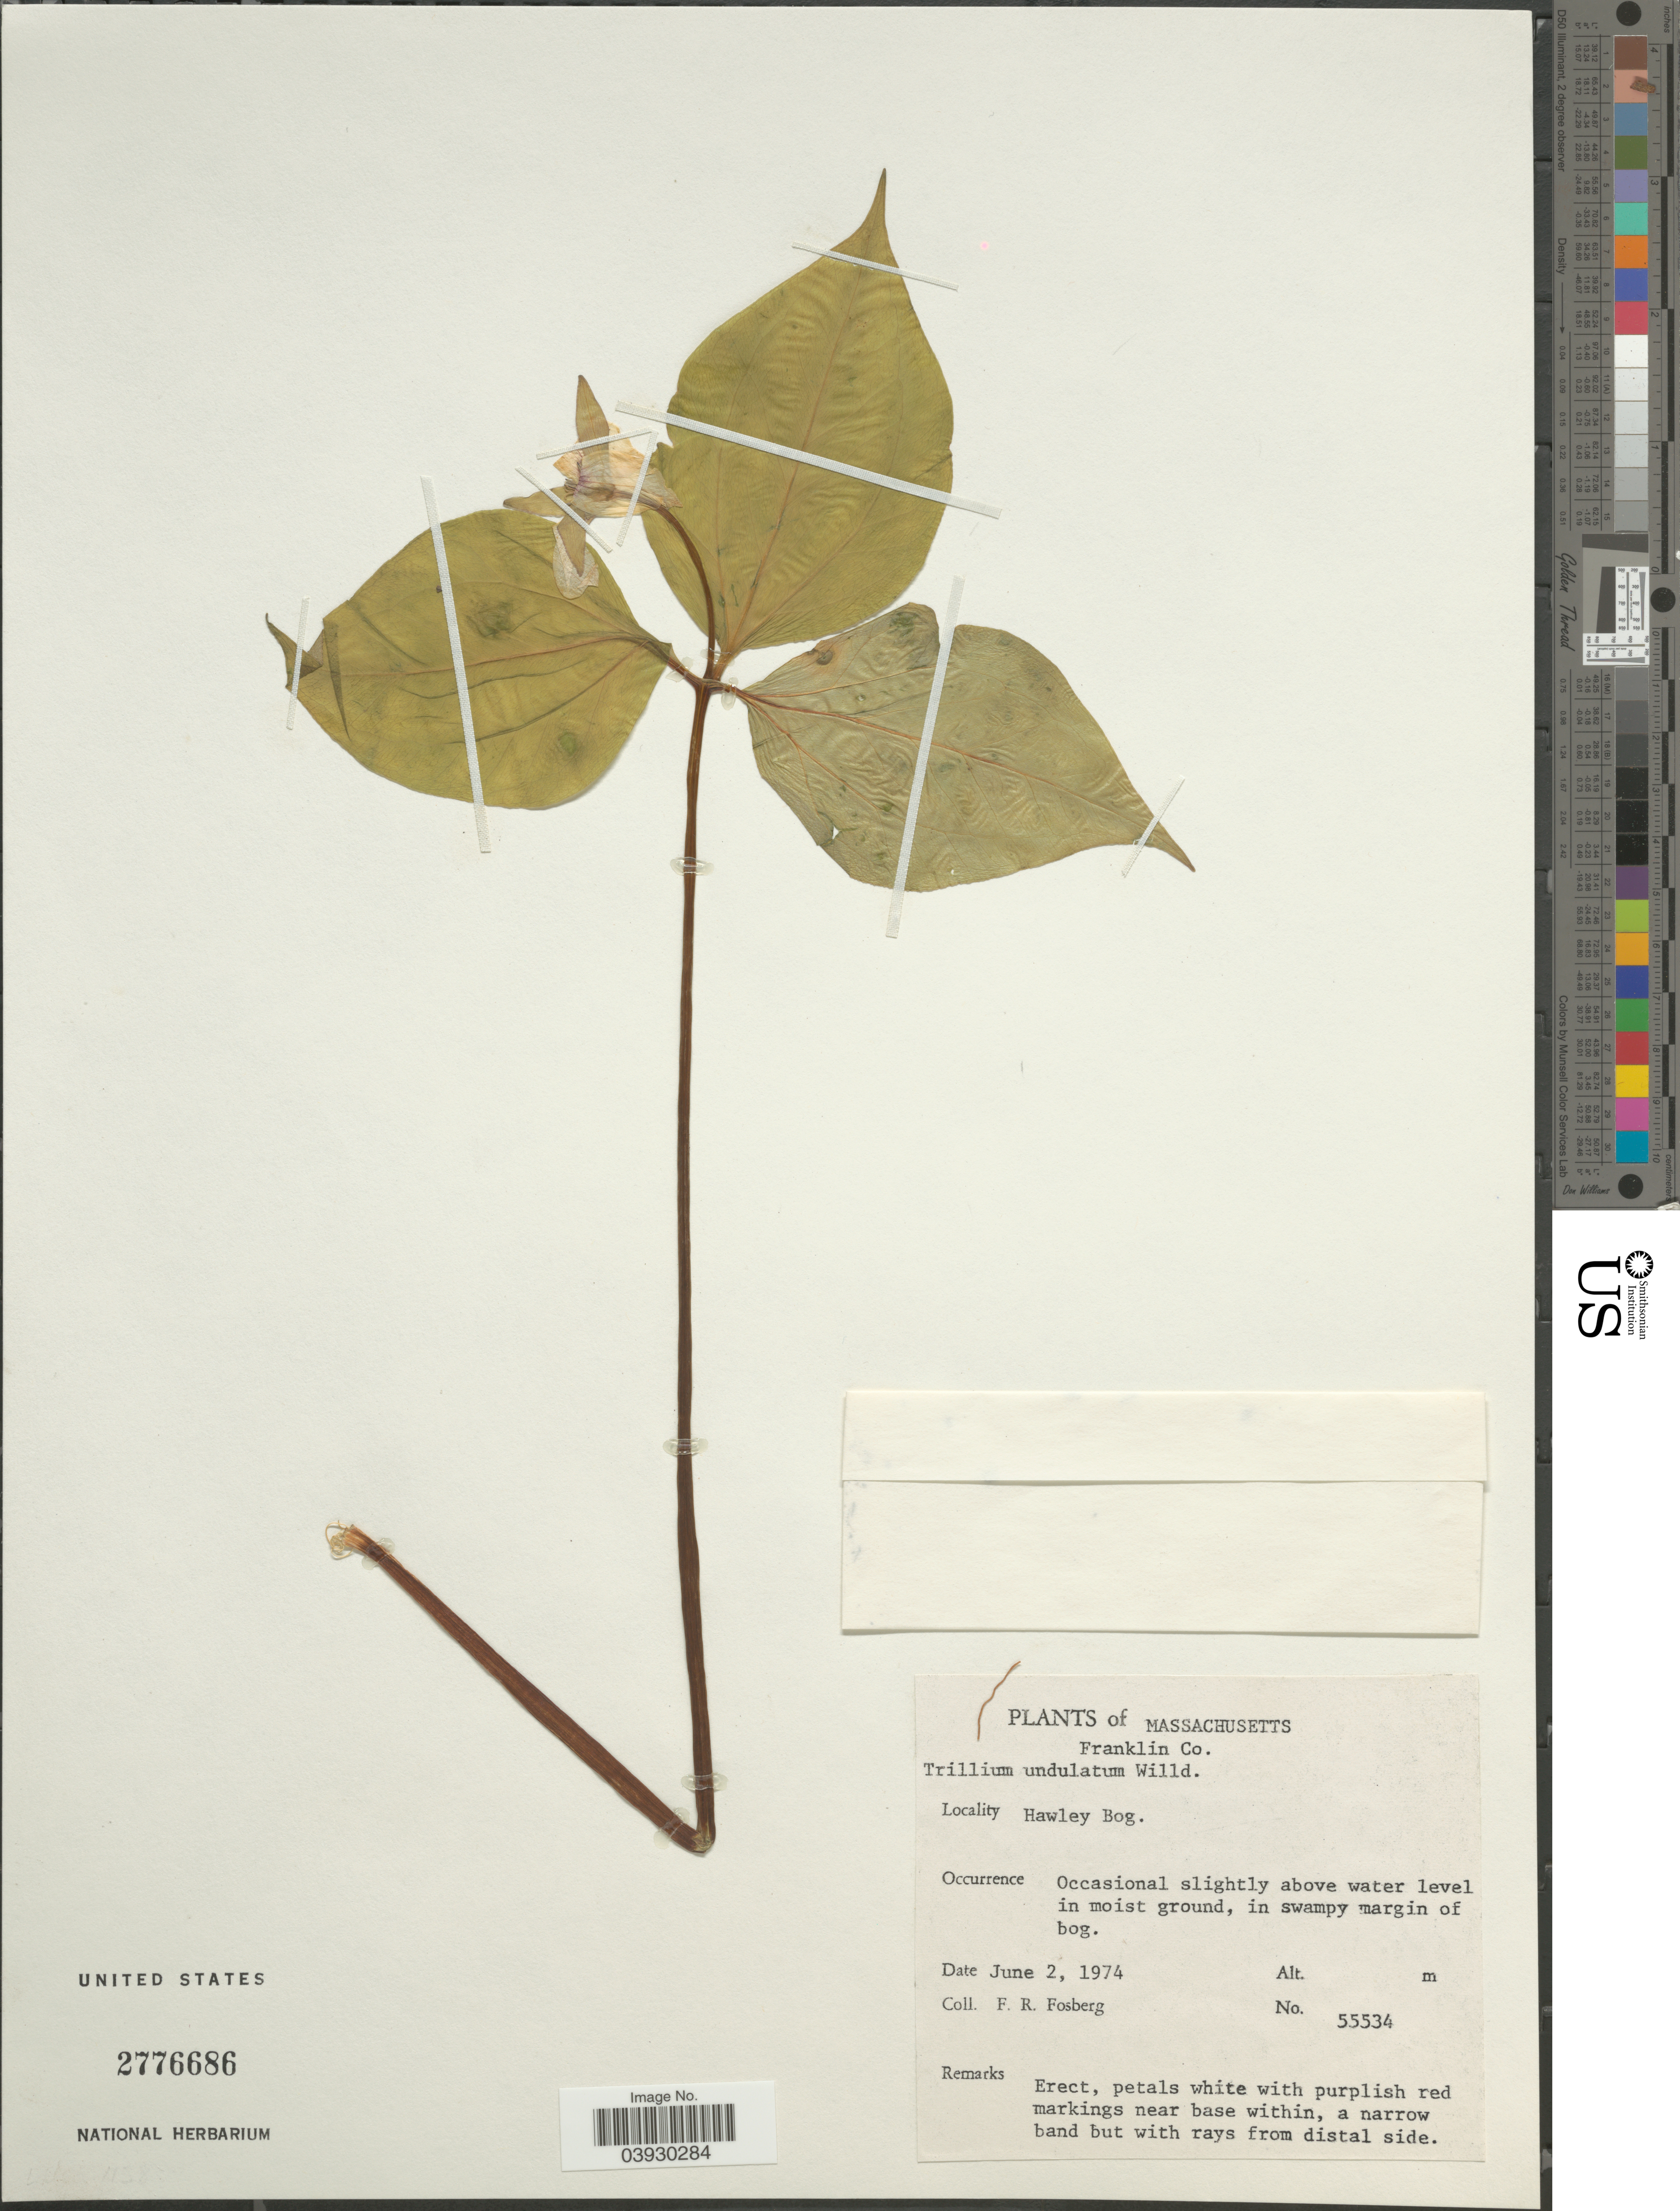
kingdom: Plantae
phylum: Tracheophyta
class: Liliopsida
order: Liliales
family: Melanthiaceae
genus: Trillium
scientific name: Trillium undulatum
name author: Willd.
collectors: F. R. Fosberg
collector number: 55534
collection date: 1974-06-02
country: United States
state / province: Massachusetts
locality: Franklin Co. Hawley Bog.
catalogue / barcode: US 2776686